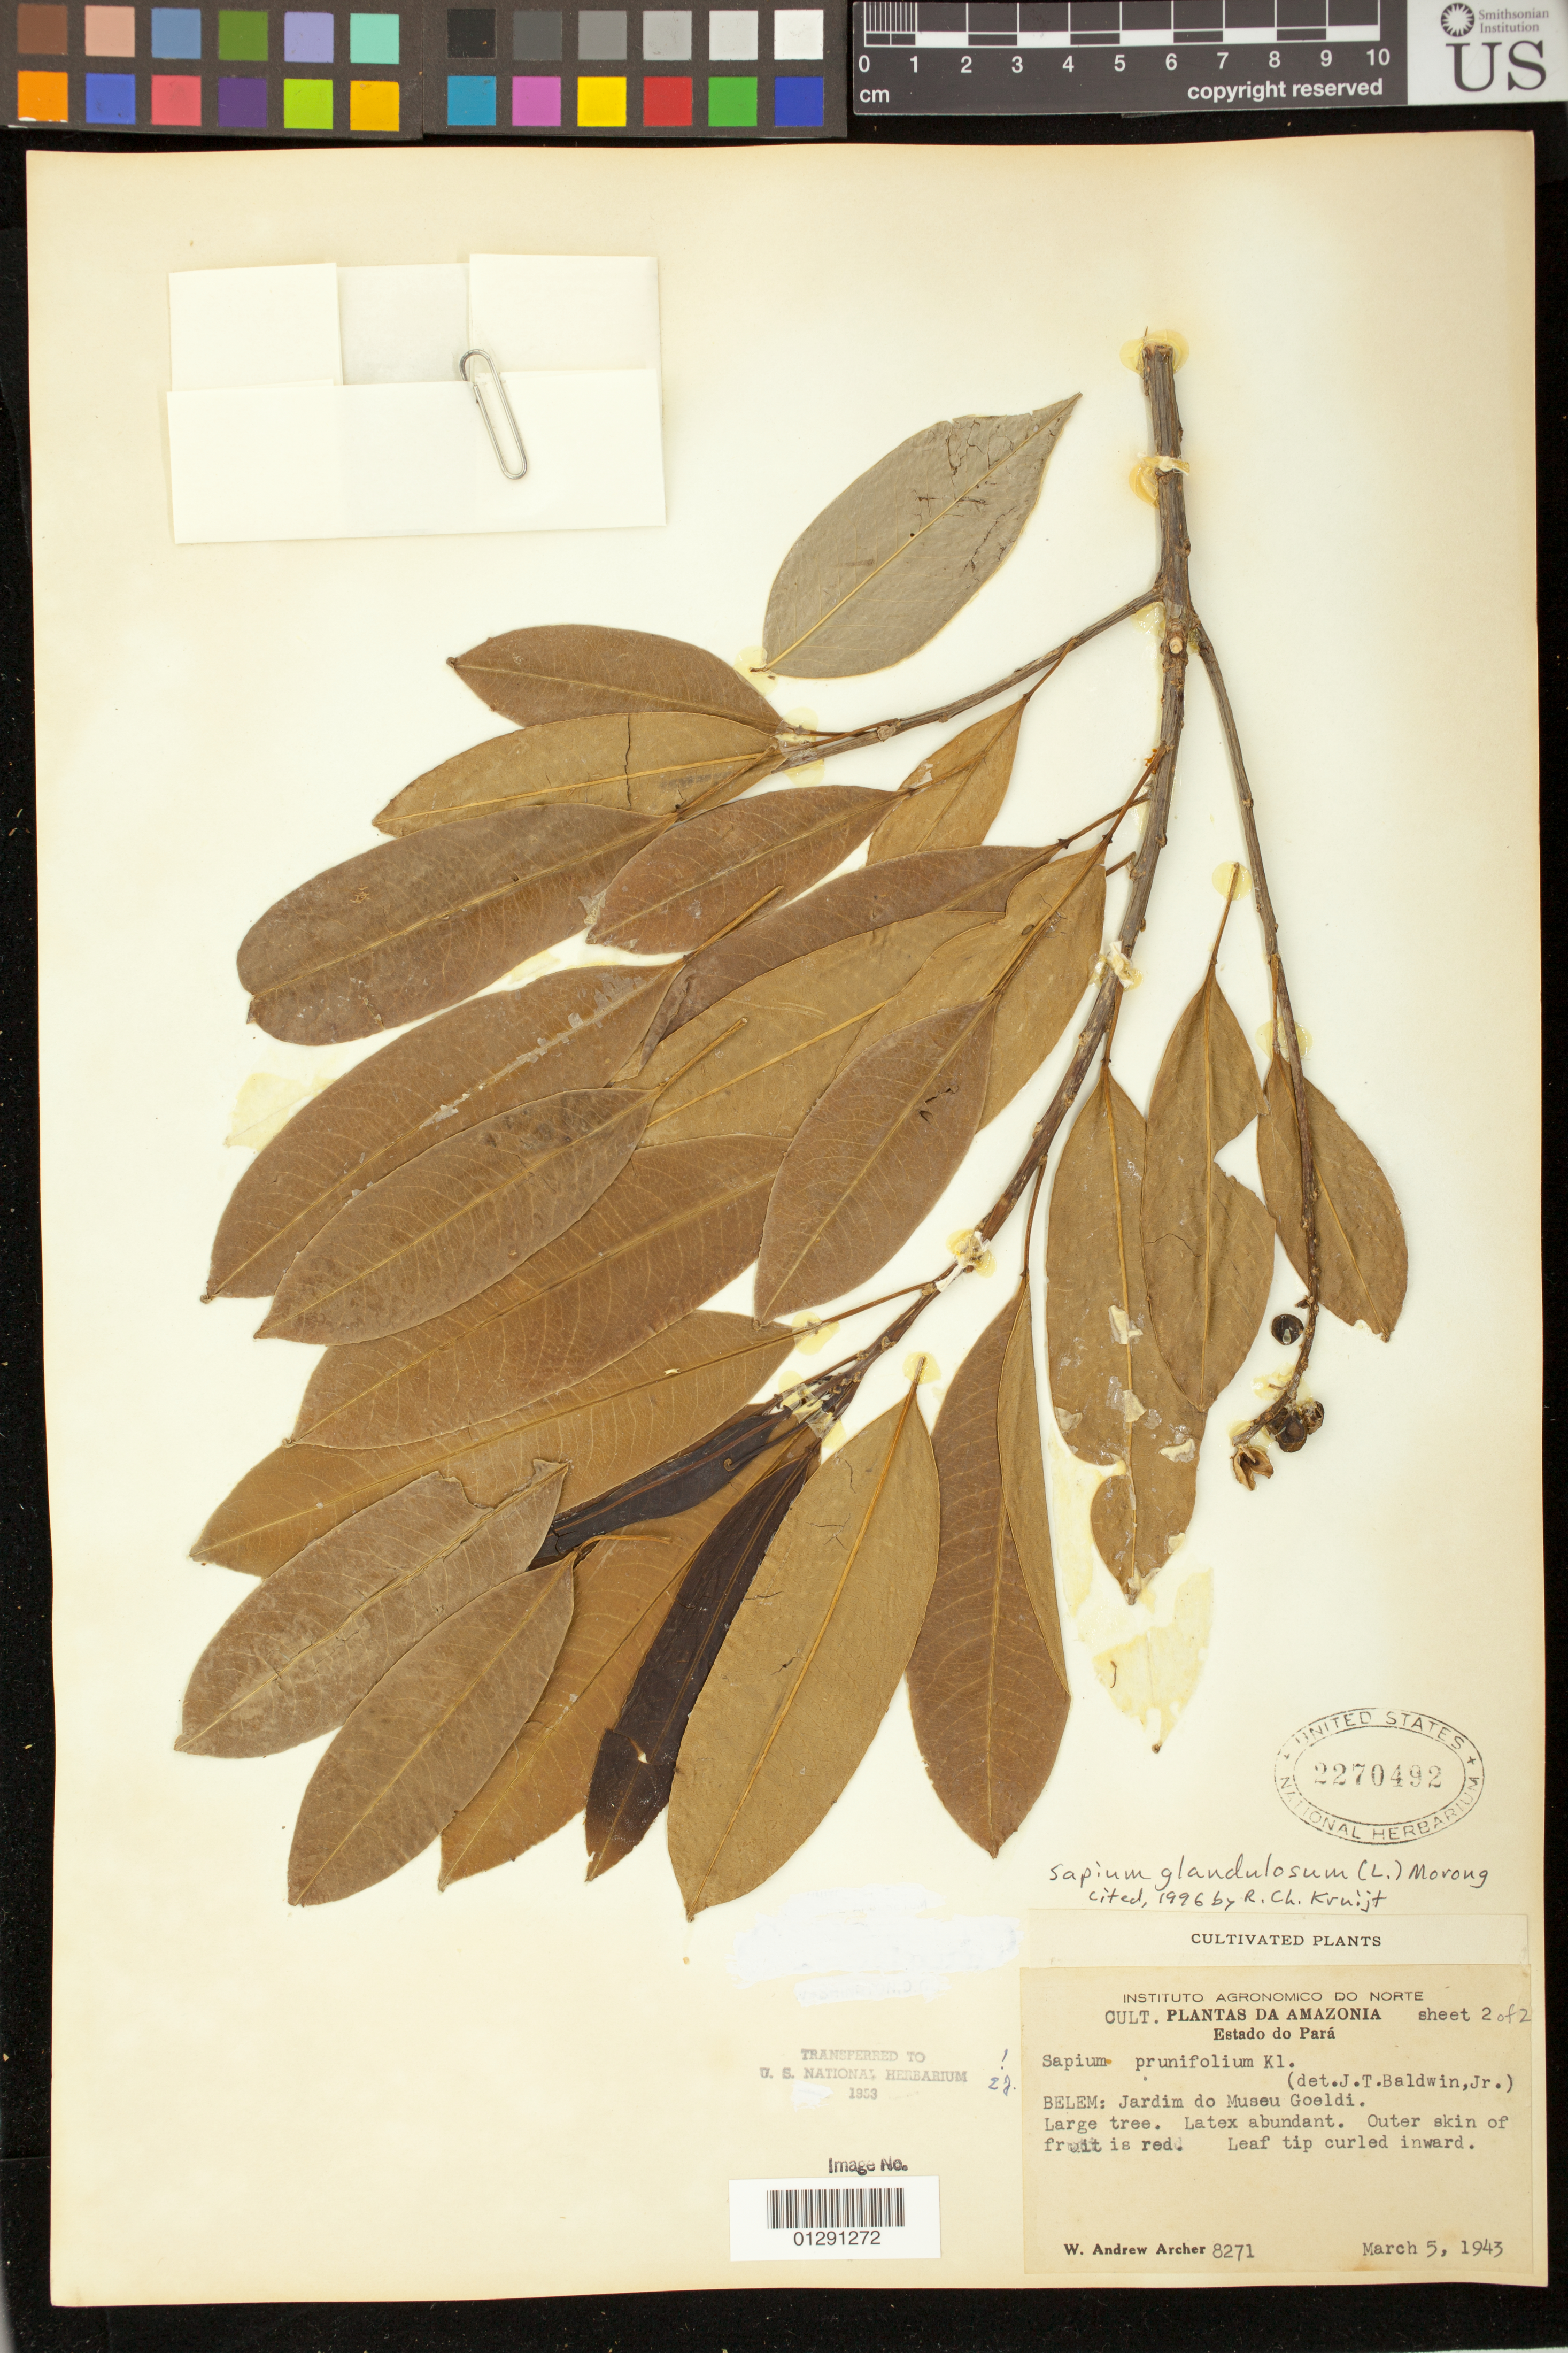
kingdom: Plantae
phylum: Tracheophyta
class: Magnoliopsida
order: Malpighiales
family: Euphorbiaceae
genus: Sapium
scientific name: Sapium glandulatum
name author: (Vell.) Pax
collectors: W. A. Archer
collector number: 8271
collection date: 1943-03-05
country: Brazil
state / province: Para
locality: Jardim Botanico do Museu Goeldi, Belem.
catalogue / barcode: US 2270492